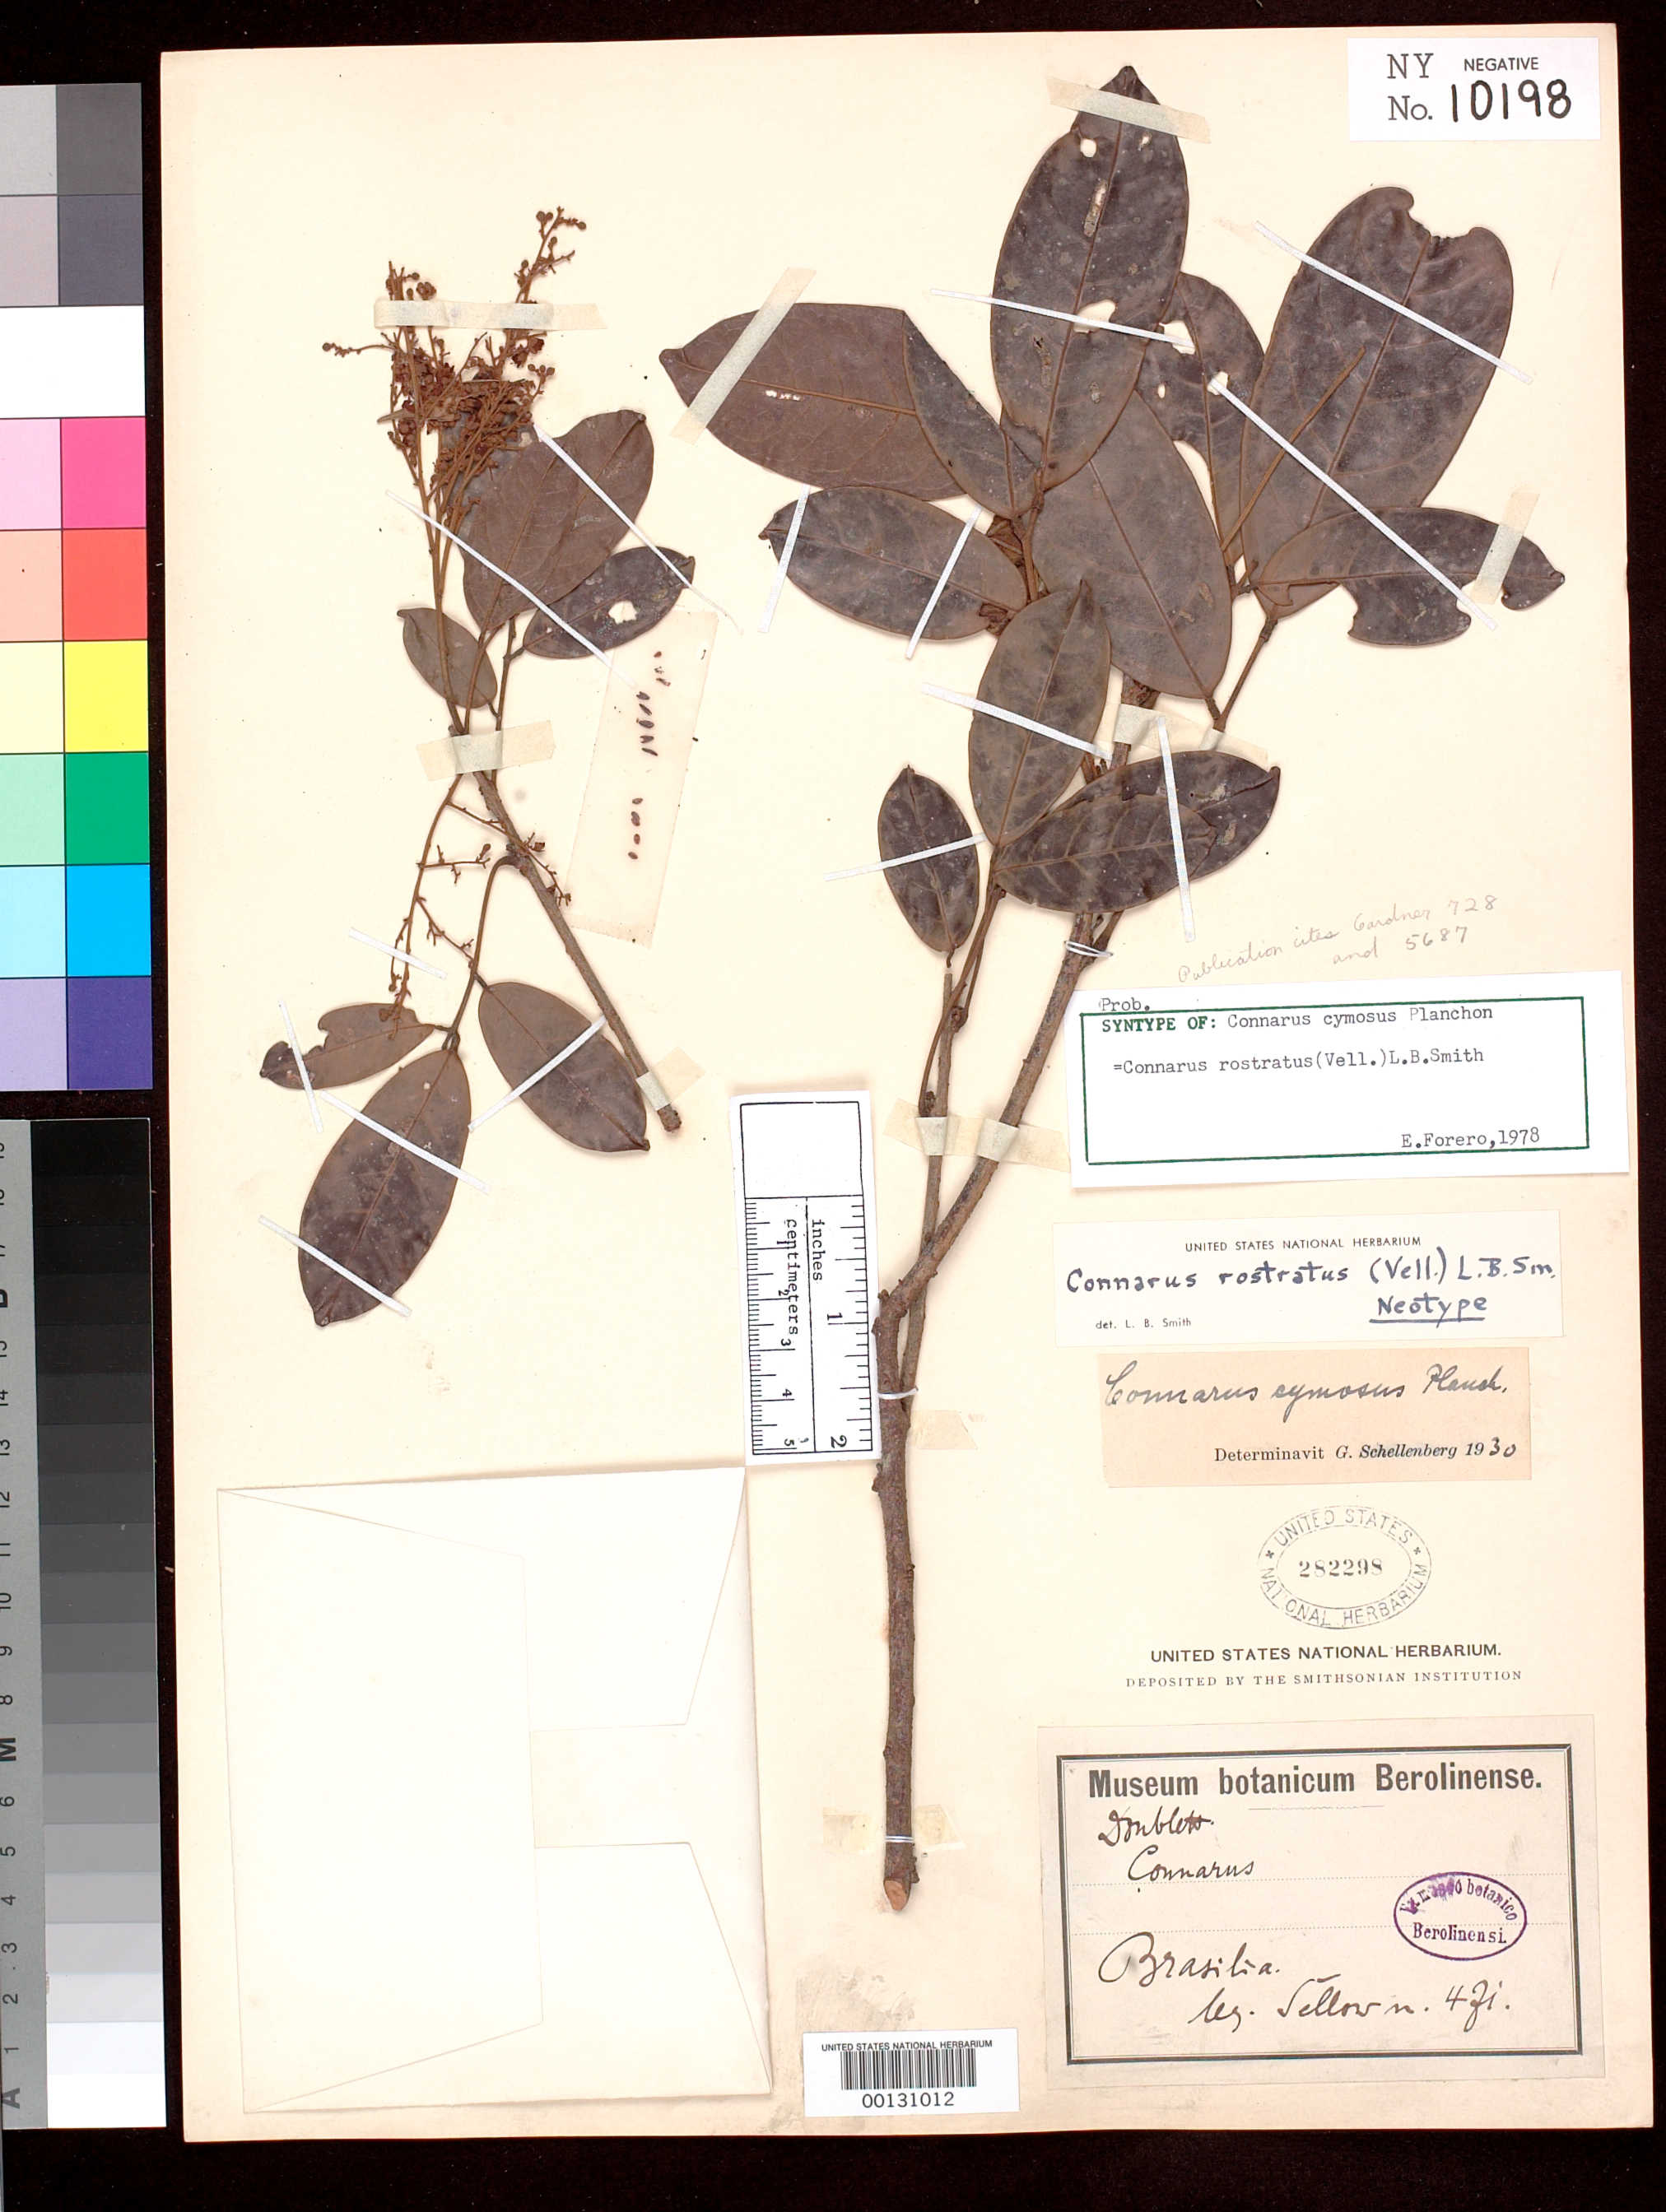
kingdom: Plantae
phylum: Tracheophyta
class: Magnoliopsida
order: Oxalidales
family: Connaraceae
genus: Canicidia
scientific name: Canicidia rostratus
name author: Vell.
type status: Neotype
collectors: F. Sellow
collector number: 471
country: Brazil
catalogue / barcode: US 282298